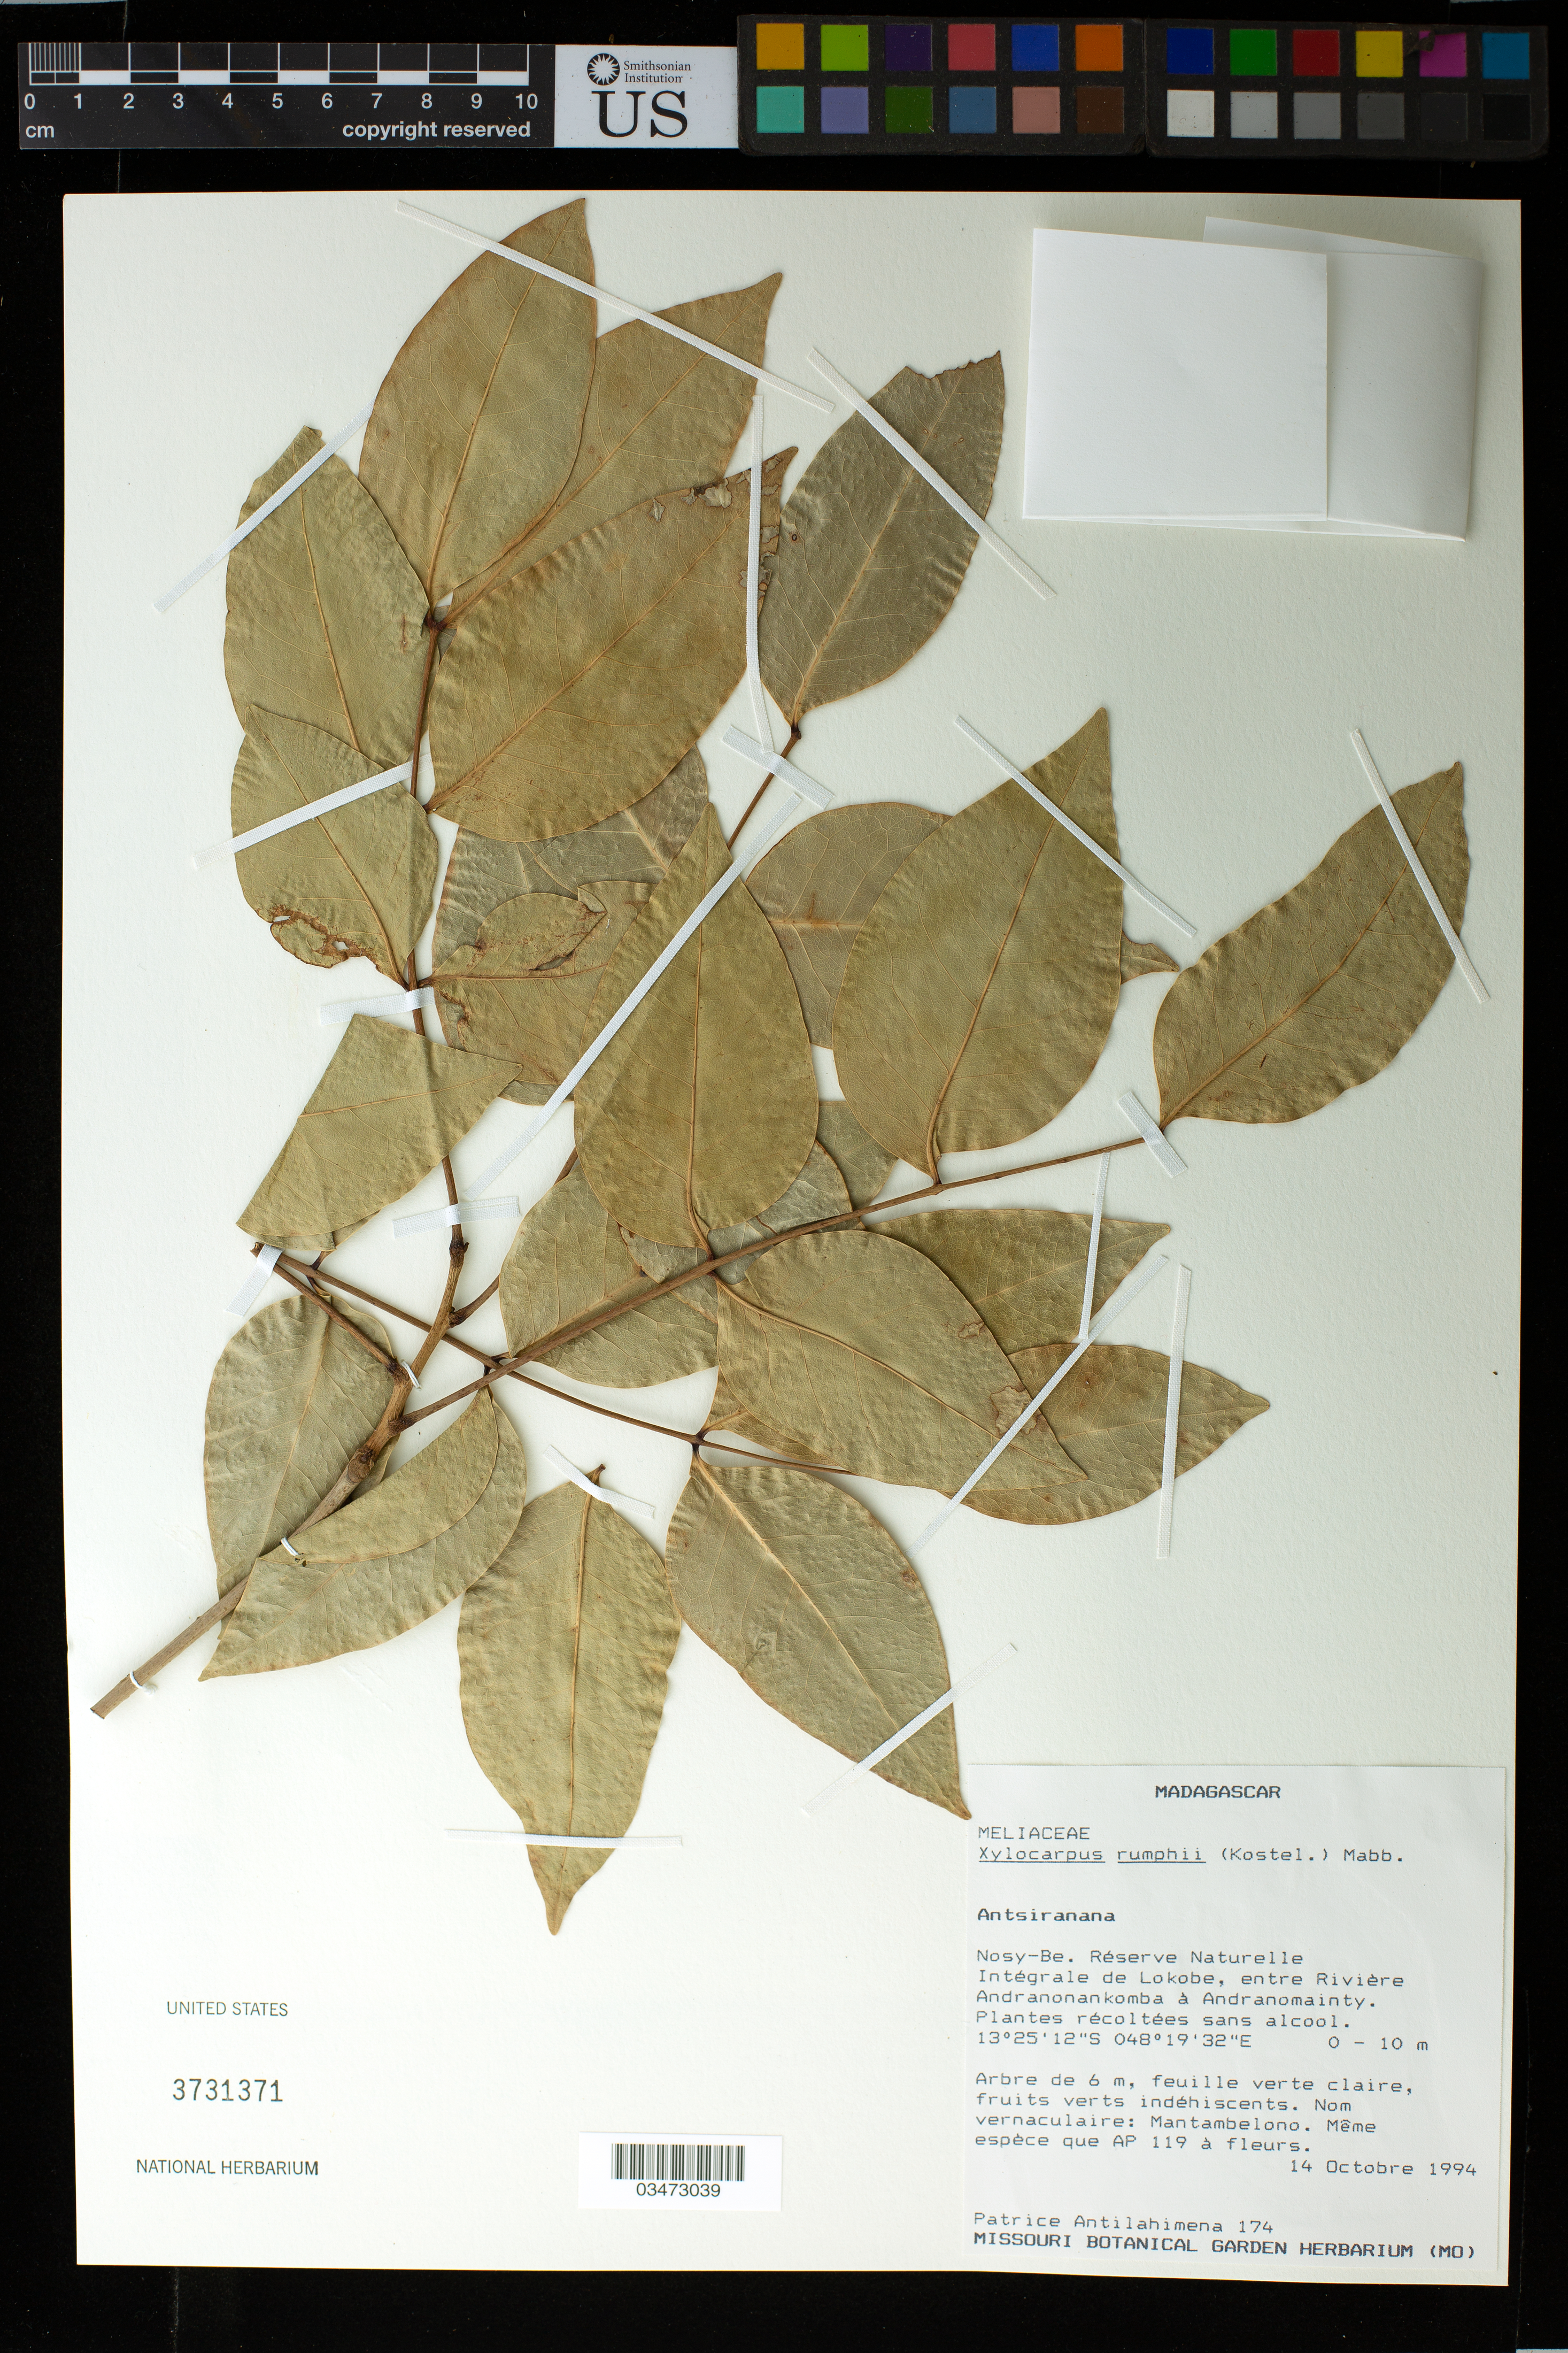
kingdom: Plantae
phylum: Tracheophyta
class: Magnoliopsida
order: Sapindales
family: Meliaceae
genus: Xylocarpus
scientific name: Xylocarpus rumphii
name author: (Kostel.) Mabb.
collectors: P. Antilahimena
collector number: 174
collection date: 1994-10-14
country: Madagascar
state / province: Diana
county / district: Nosy Be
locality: Nosy-Be. Réserve Naturelle Integrale de Lokobe, entre Riviere Andranonankomba a Andranomainty.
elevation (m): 0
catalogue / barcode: US 3731371